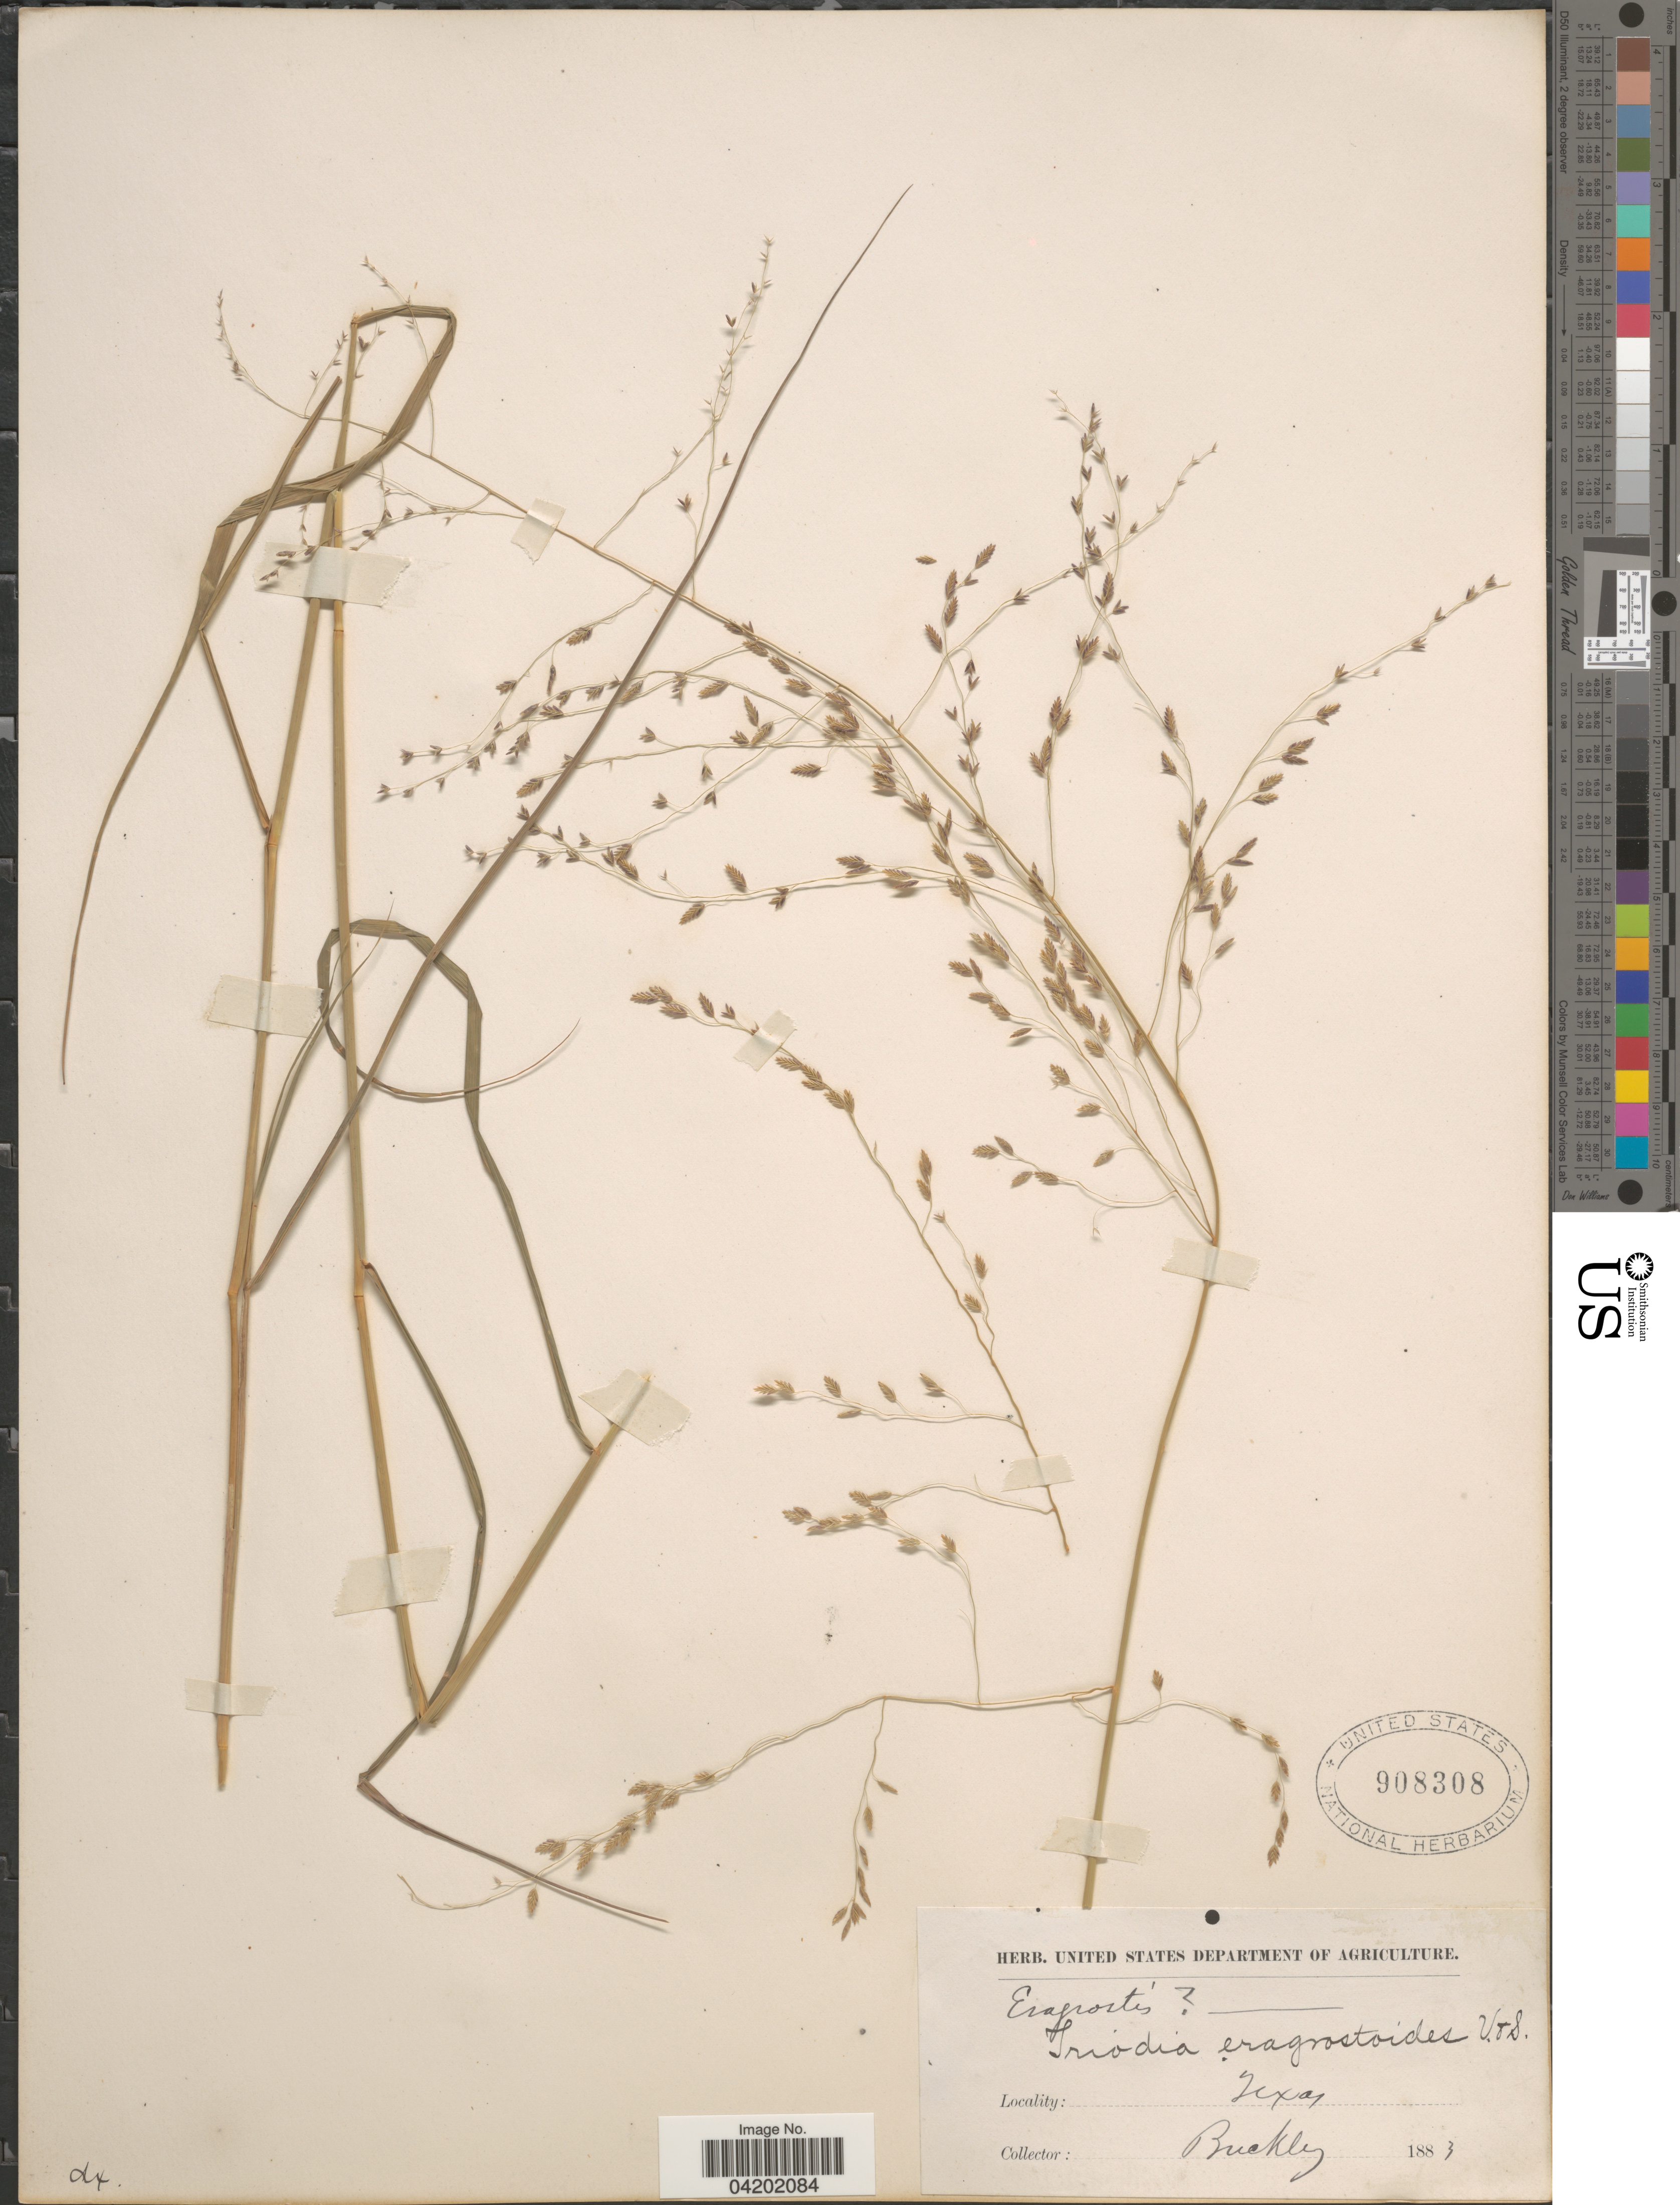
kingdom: Plantae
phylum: Tracheophyta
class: Liliopsida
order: Poales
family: Poaceae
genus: Triplasiella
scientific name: Triplasiella eragrostoides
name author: (Vasey & Scribn.) P.M. Peterson & Romasch.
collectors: -- Buckley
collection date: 1883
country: United States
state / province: Texas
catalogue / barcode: US 908308